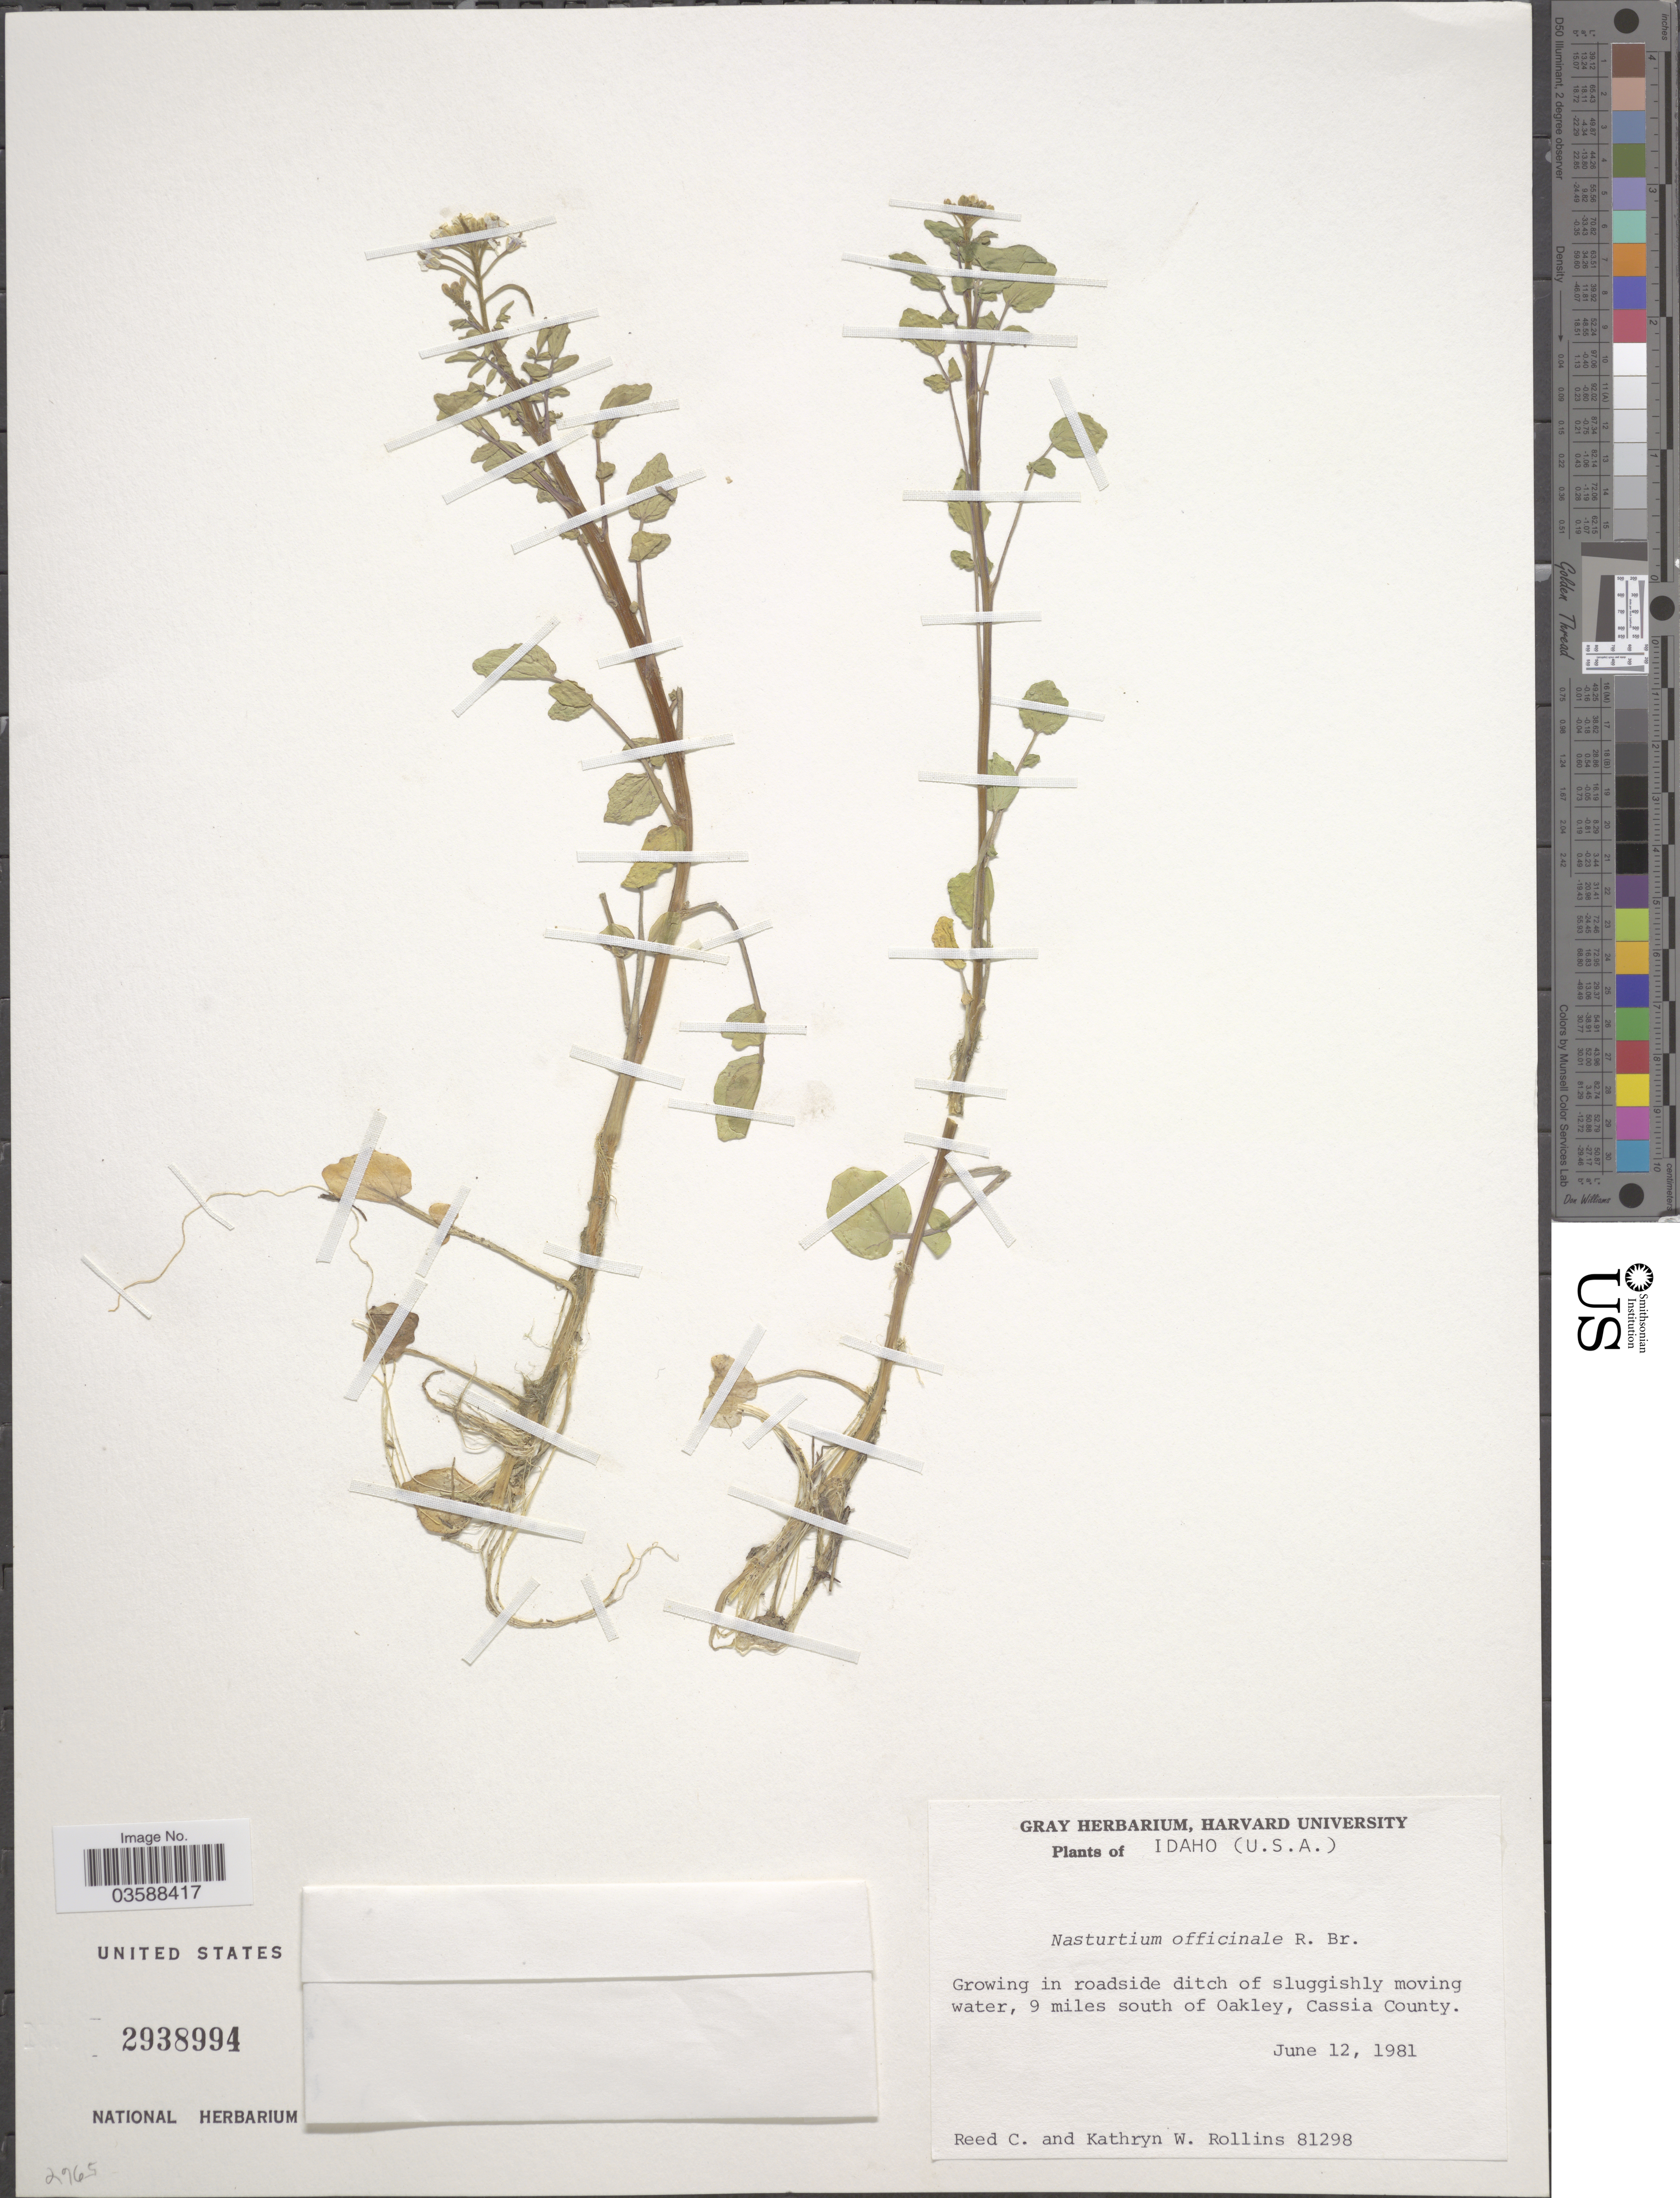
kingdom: Plantae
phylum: Tracheophyta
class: Magnoliopsida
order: Brassicales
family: Brassicaceae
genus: Nasturtium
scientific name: Nasturtium officinale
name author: R. Br.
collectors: R. C. Rollins & K. W. Rollins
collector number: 81298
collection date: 1981-06-12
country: United States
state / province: Idaho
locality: In roadside ditch of sluggishly moving water, 9 miles south of Oakley, Cassia County.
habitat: growing in roadside ditch of a sluggishly moving water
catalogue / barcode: US 2938994